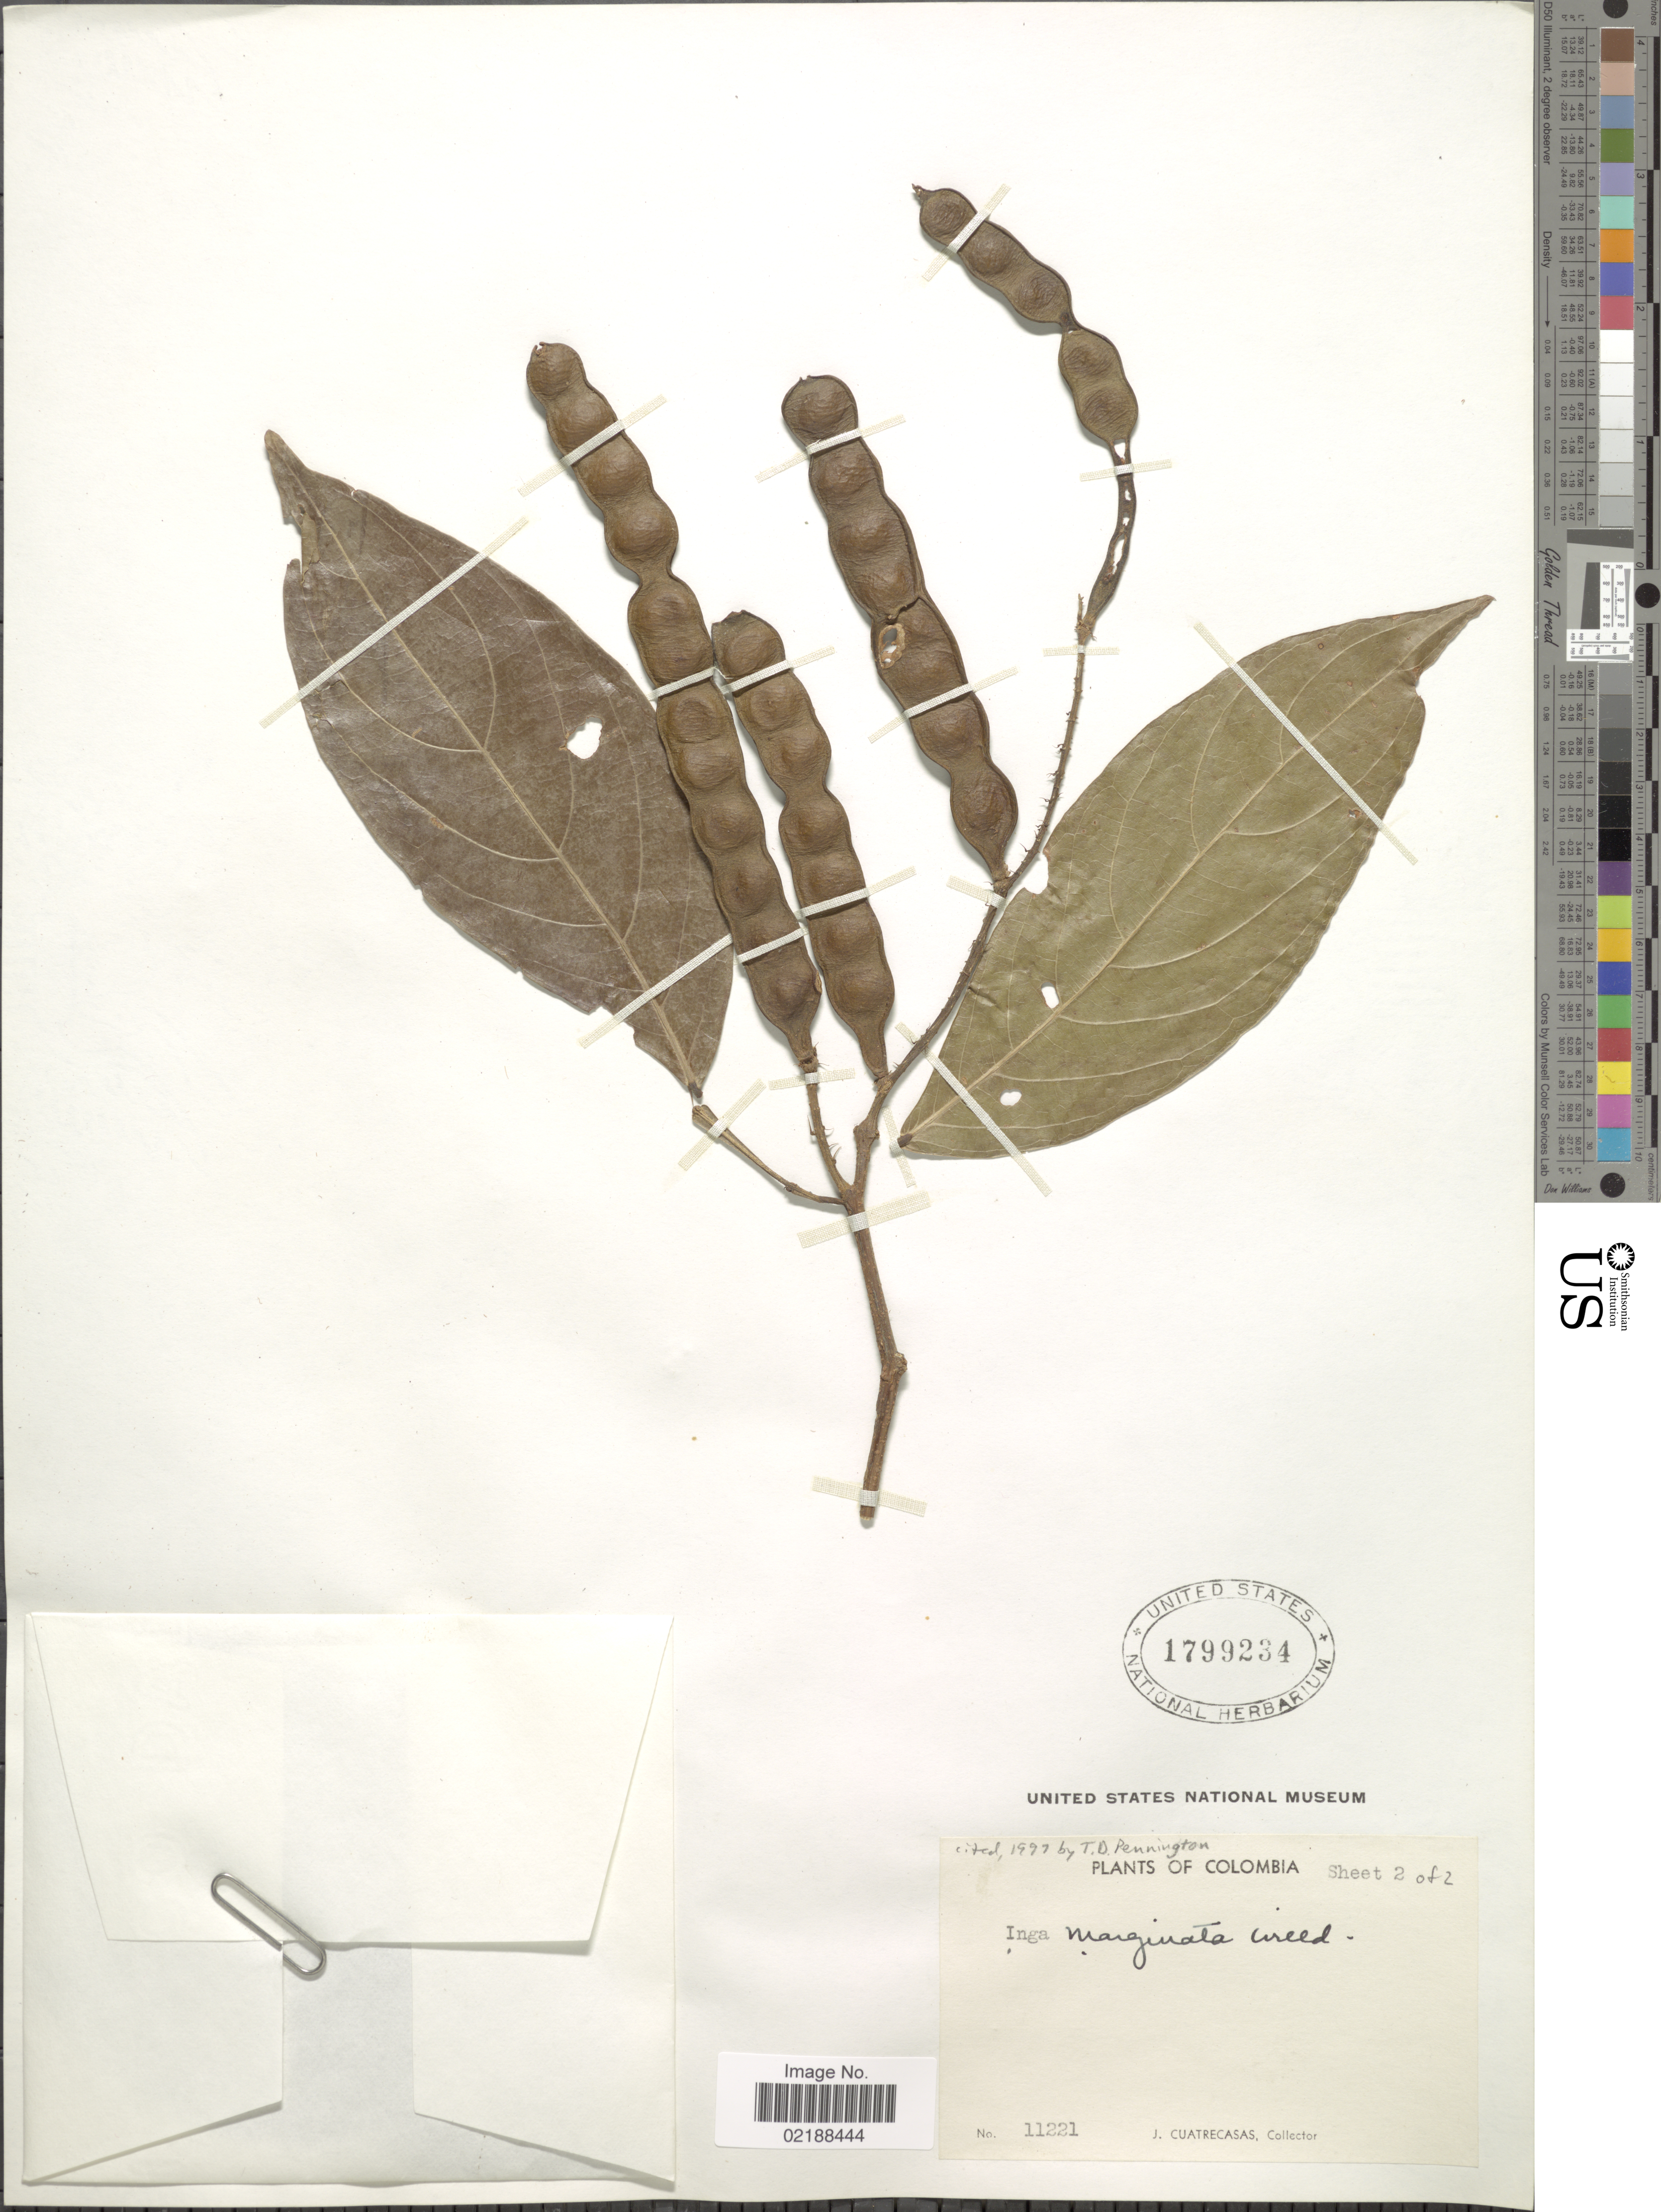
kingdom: Plantae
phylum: Tracheophyta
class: Magnoliopsida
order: Fabales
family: Fabaceae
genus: Inga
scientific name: Inga marginata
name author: Willd.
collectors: J. Cuatrecasas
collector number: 11221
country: Colombia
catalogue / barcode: US 1799234